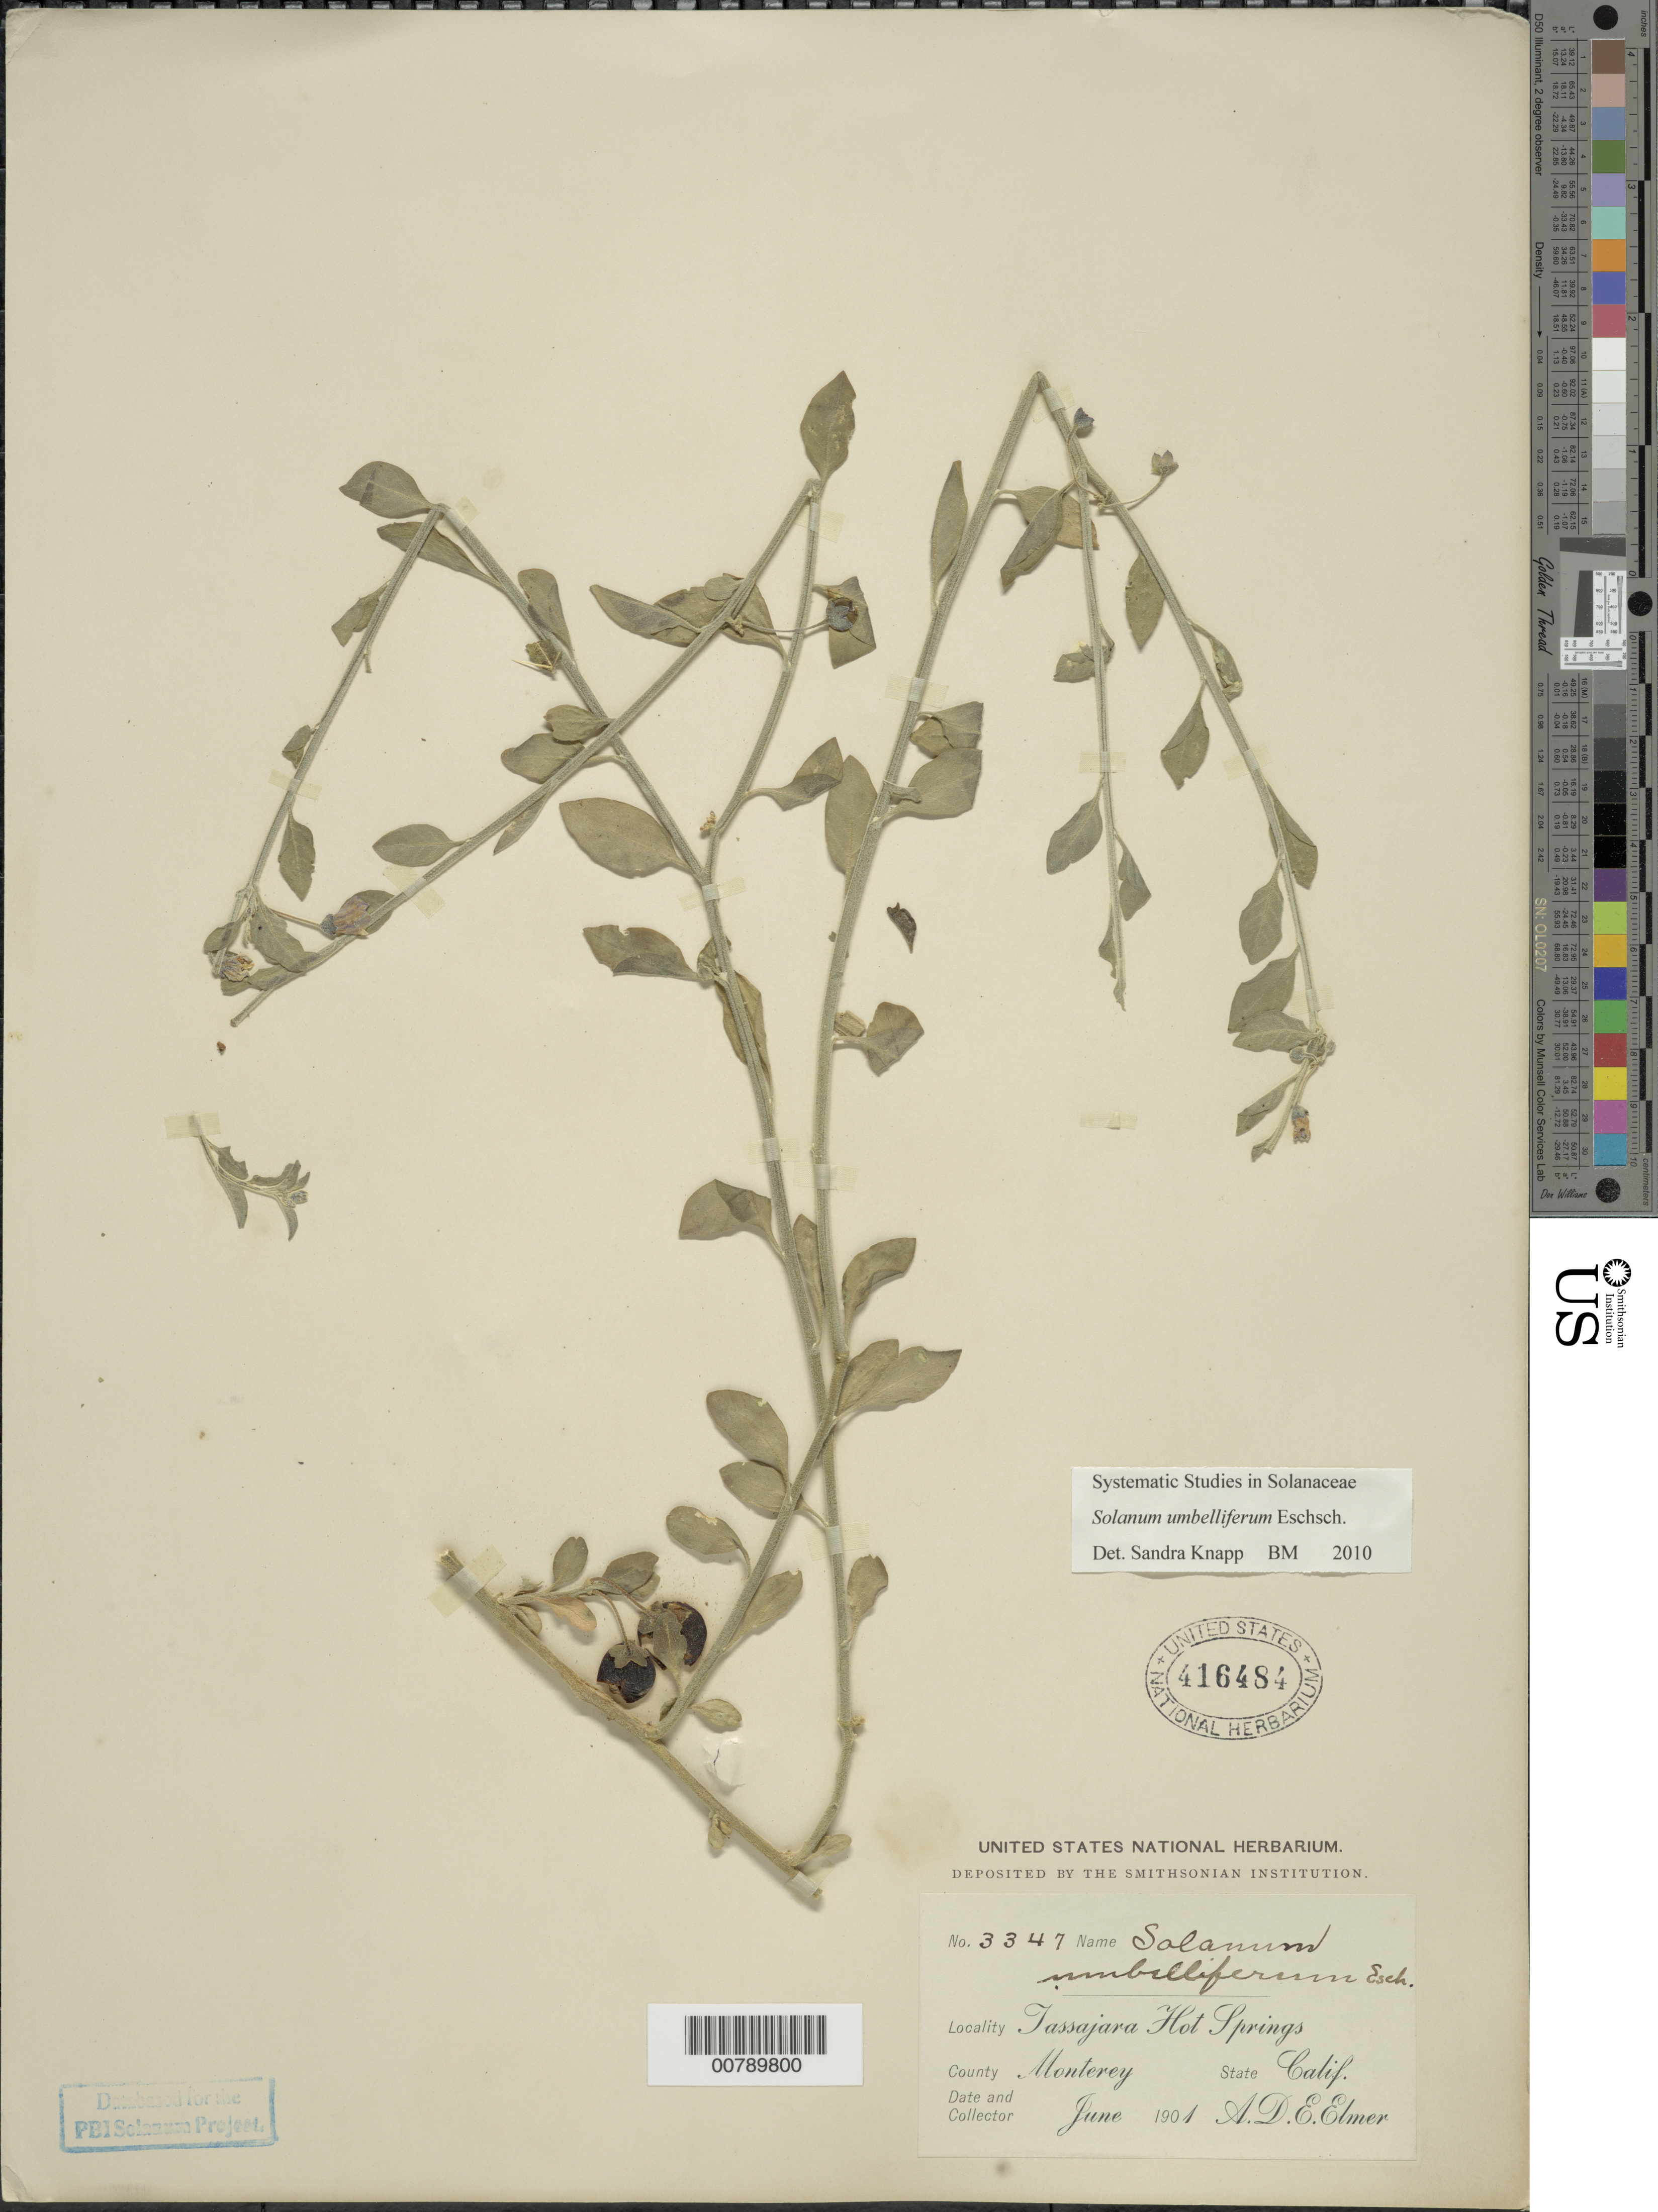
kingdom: Plantae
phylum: Tracheophyta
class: Magnoliopsida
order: Solanales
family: Solanaceae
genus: Solanum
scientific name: Solanum umbelliferum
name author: Eschsch.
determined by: Knapp, S. D.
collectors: A. D. E. Elmer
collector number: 3347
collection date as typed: Jun 1901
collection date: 1901-06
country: United States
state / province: California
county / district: Monterey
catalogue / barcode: US 416484